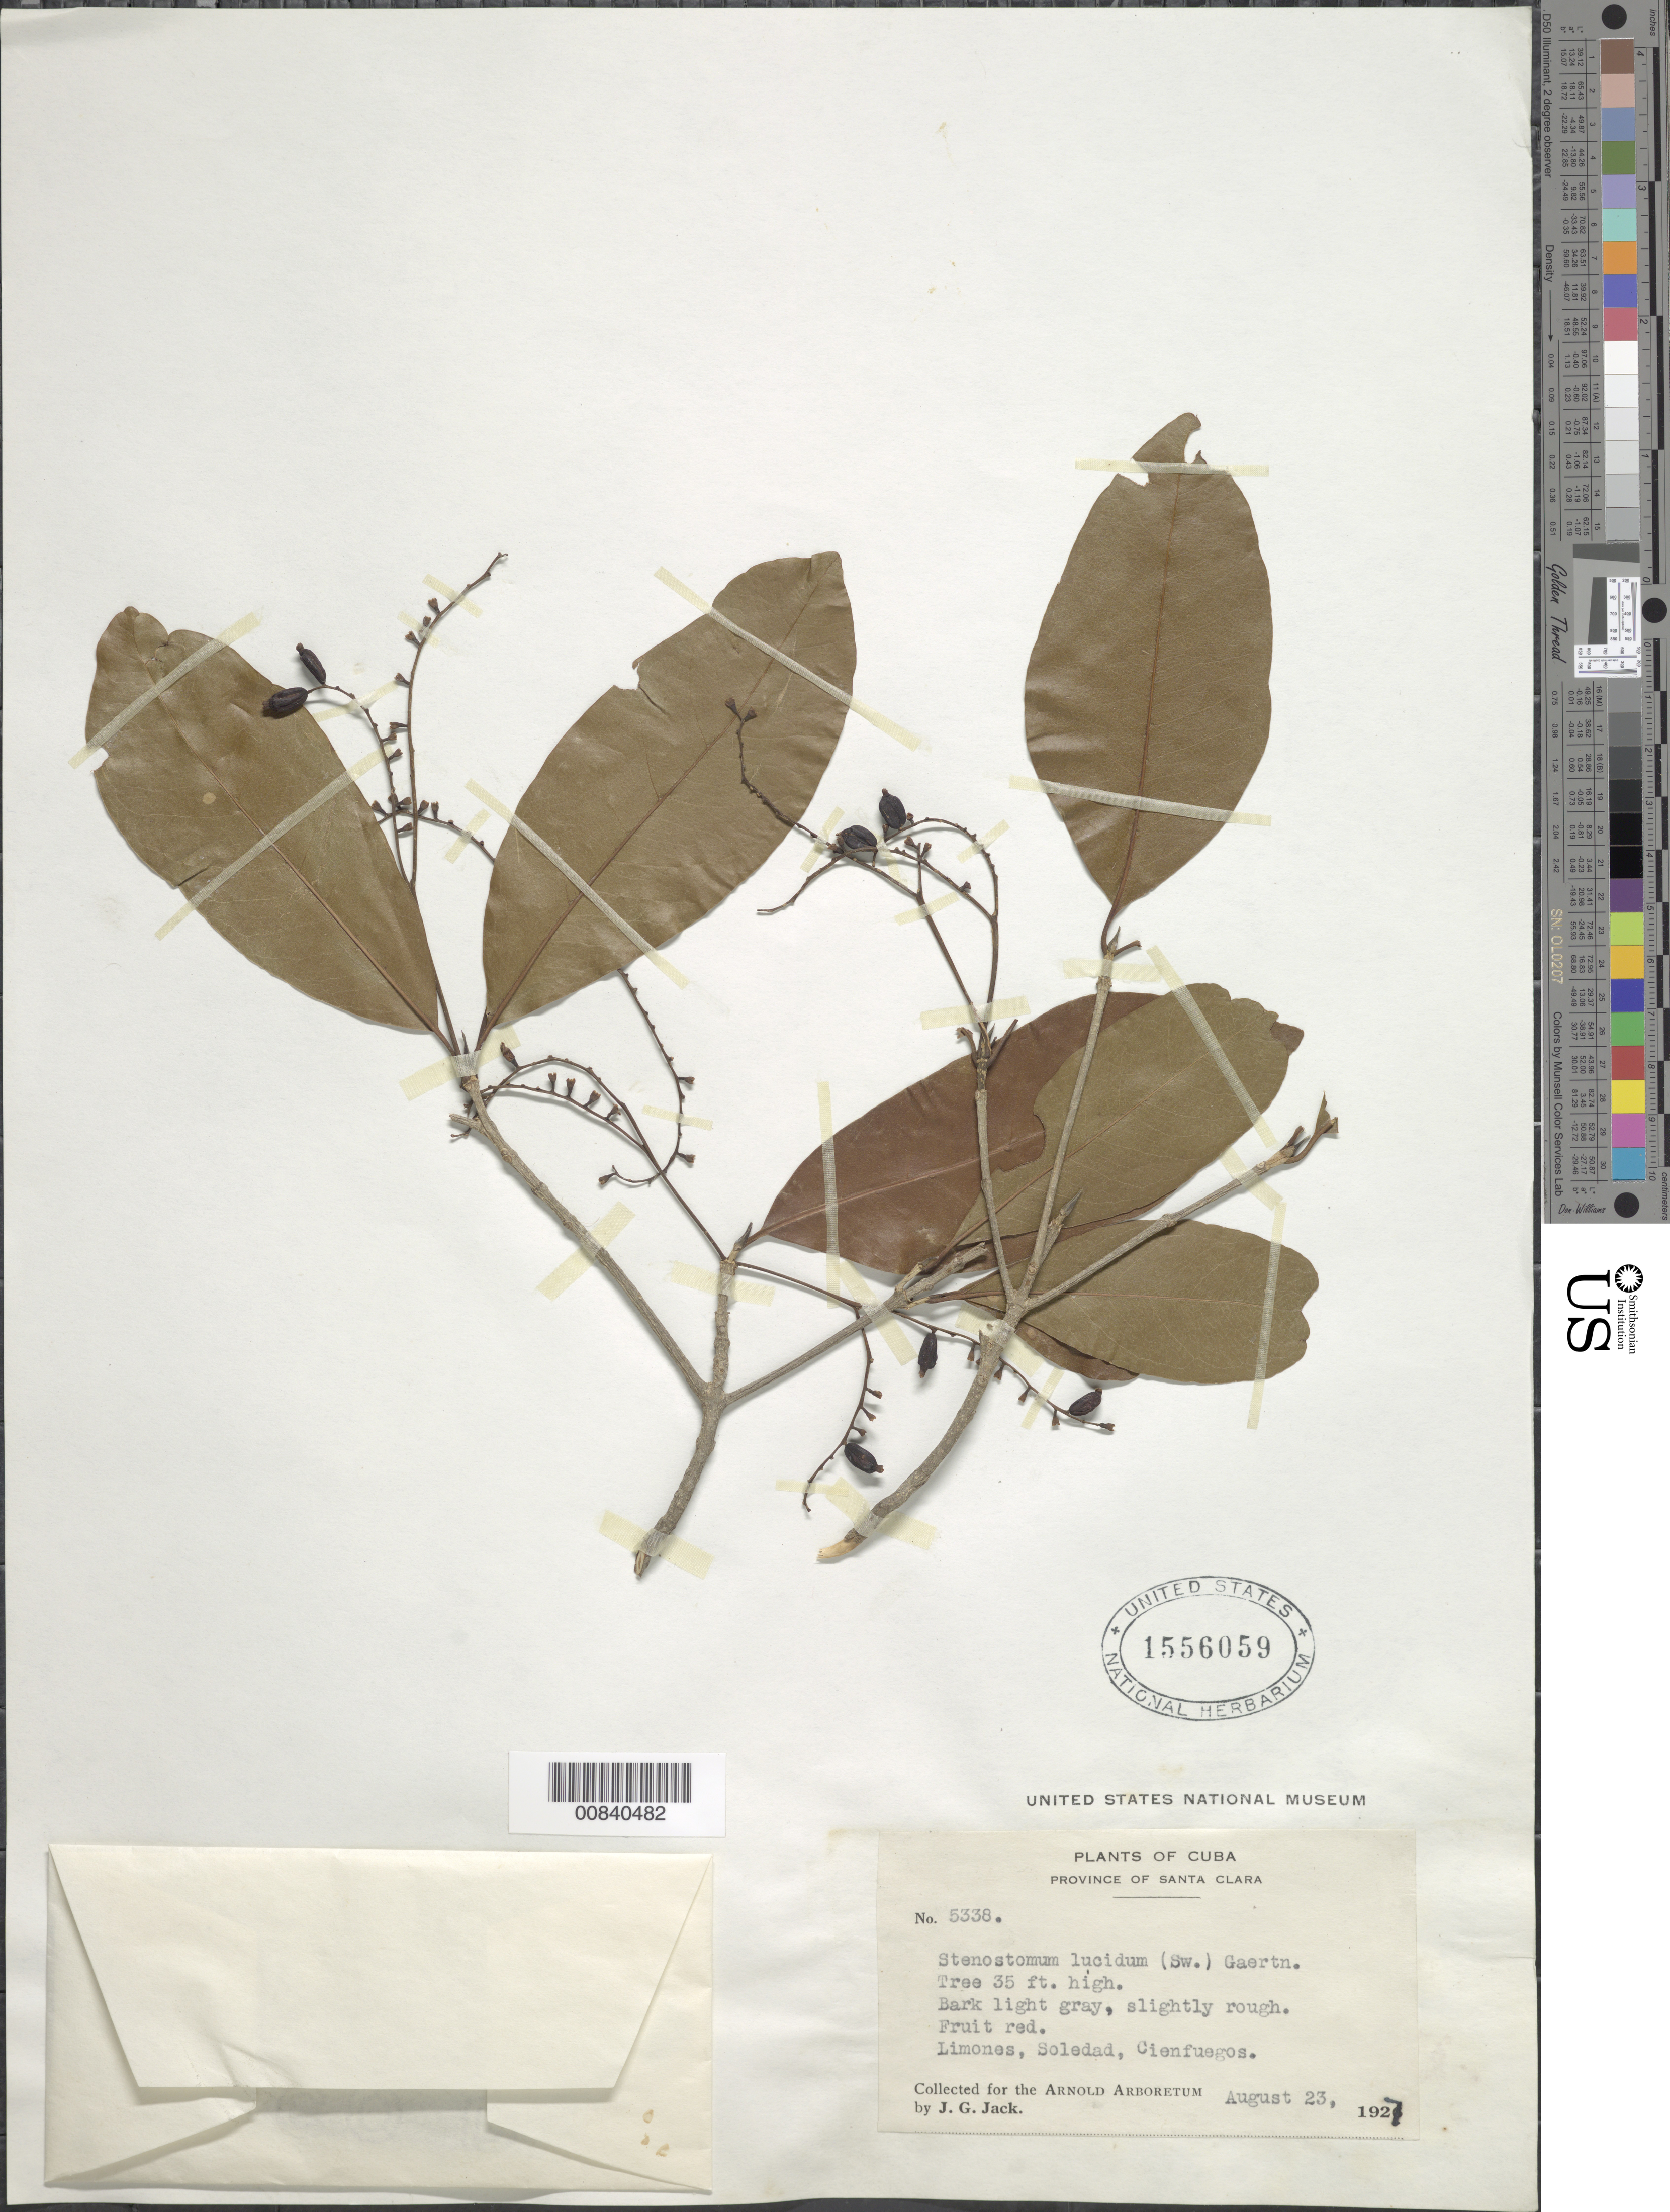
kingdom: Plantae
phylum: Tracheophyta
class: Magnoliopsida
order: Gentianales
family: Rubiaceae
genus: Stenostomum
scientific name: Stenostomum lucidum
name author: (Sw.) C.F. Gaertn.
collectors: J. G. Jack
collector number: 5338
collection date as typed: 23 Aug 1927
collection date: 1927-08-23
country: Cuba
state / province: Las Villas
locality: Limones, Soledad, Cienfuegos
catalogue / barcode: US 1556059